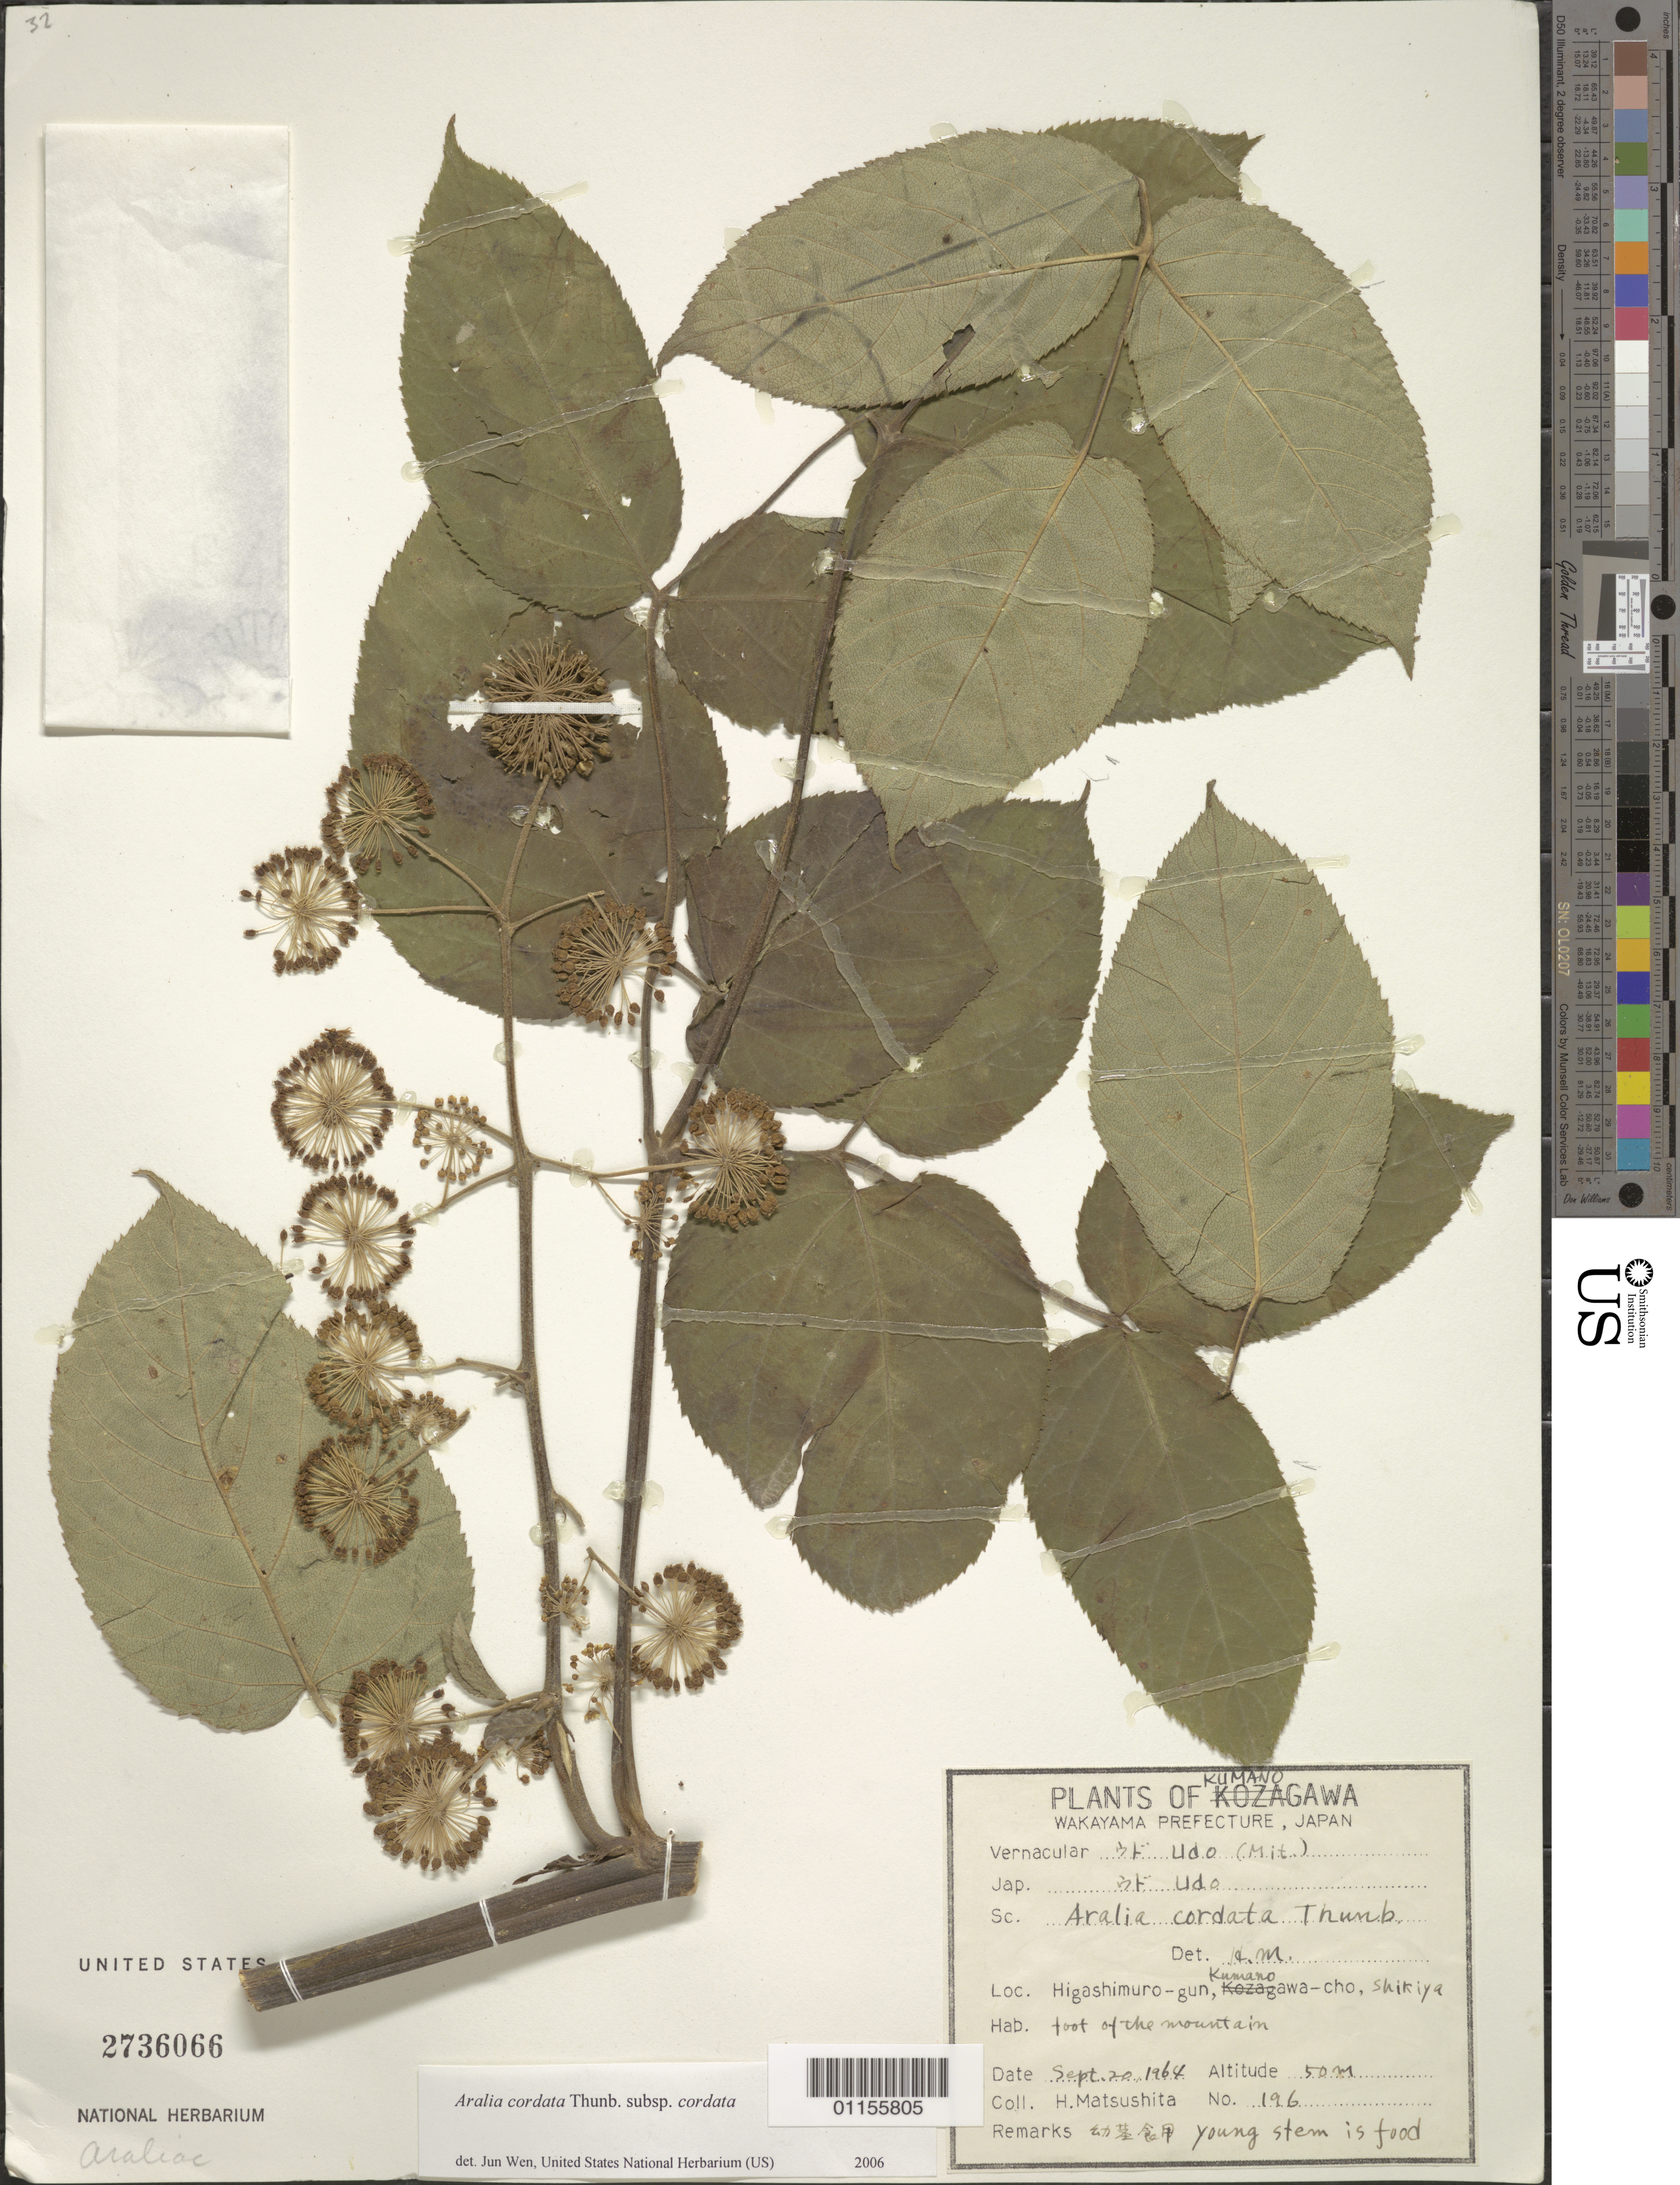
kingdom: Plantae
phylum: Tracheophyta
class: Magnoliopsida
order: Apiales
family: Araliaceae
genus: Aralia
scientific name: Aralia cordata subsp. cordata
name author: Thunb.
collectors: H. Matsushita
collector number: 196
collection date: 1964-09-20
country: Japan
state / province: Wakayama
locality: Higashimuro-gun, Kumano-cho, Shikiya.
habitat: Foot of the mountain.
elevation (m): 50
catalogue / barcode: US 2736066